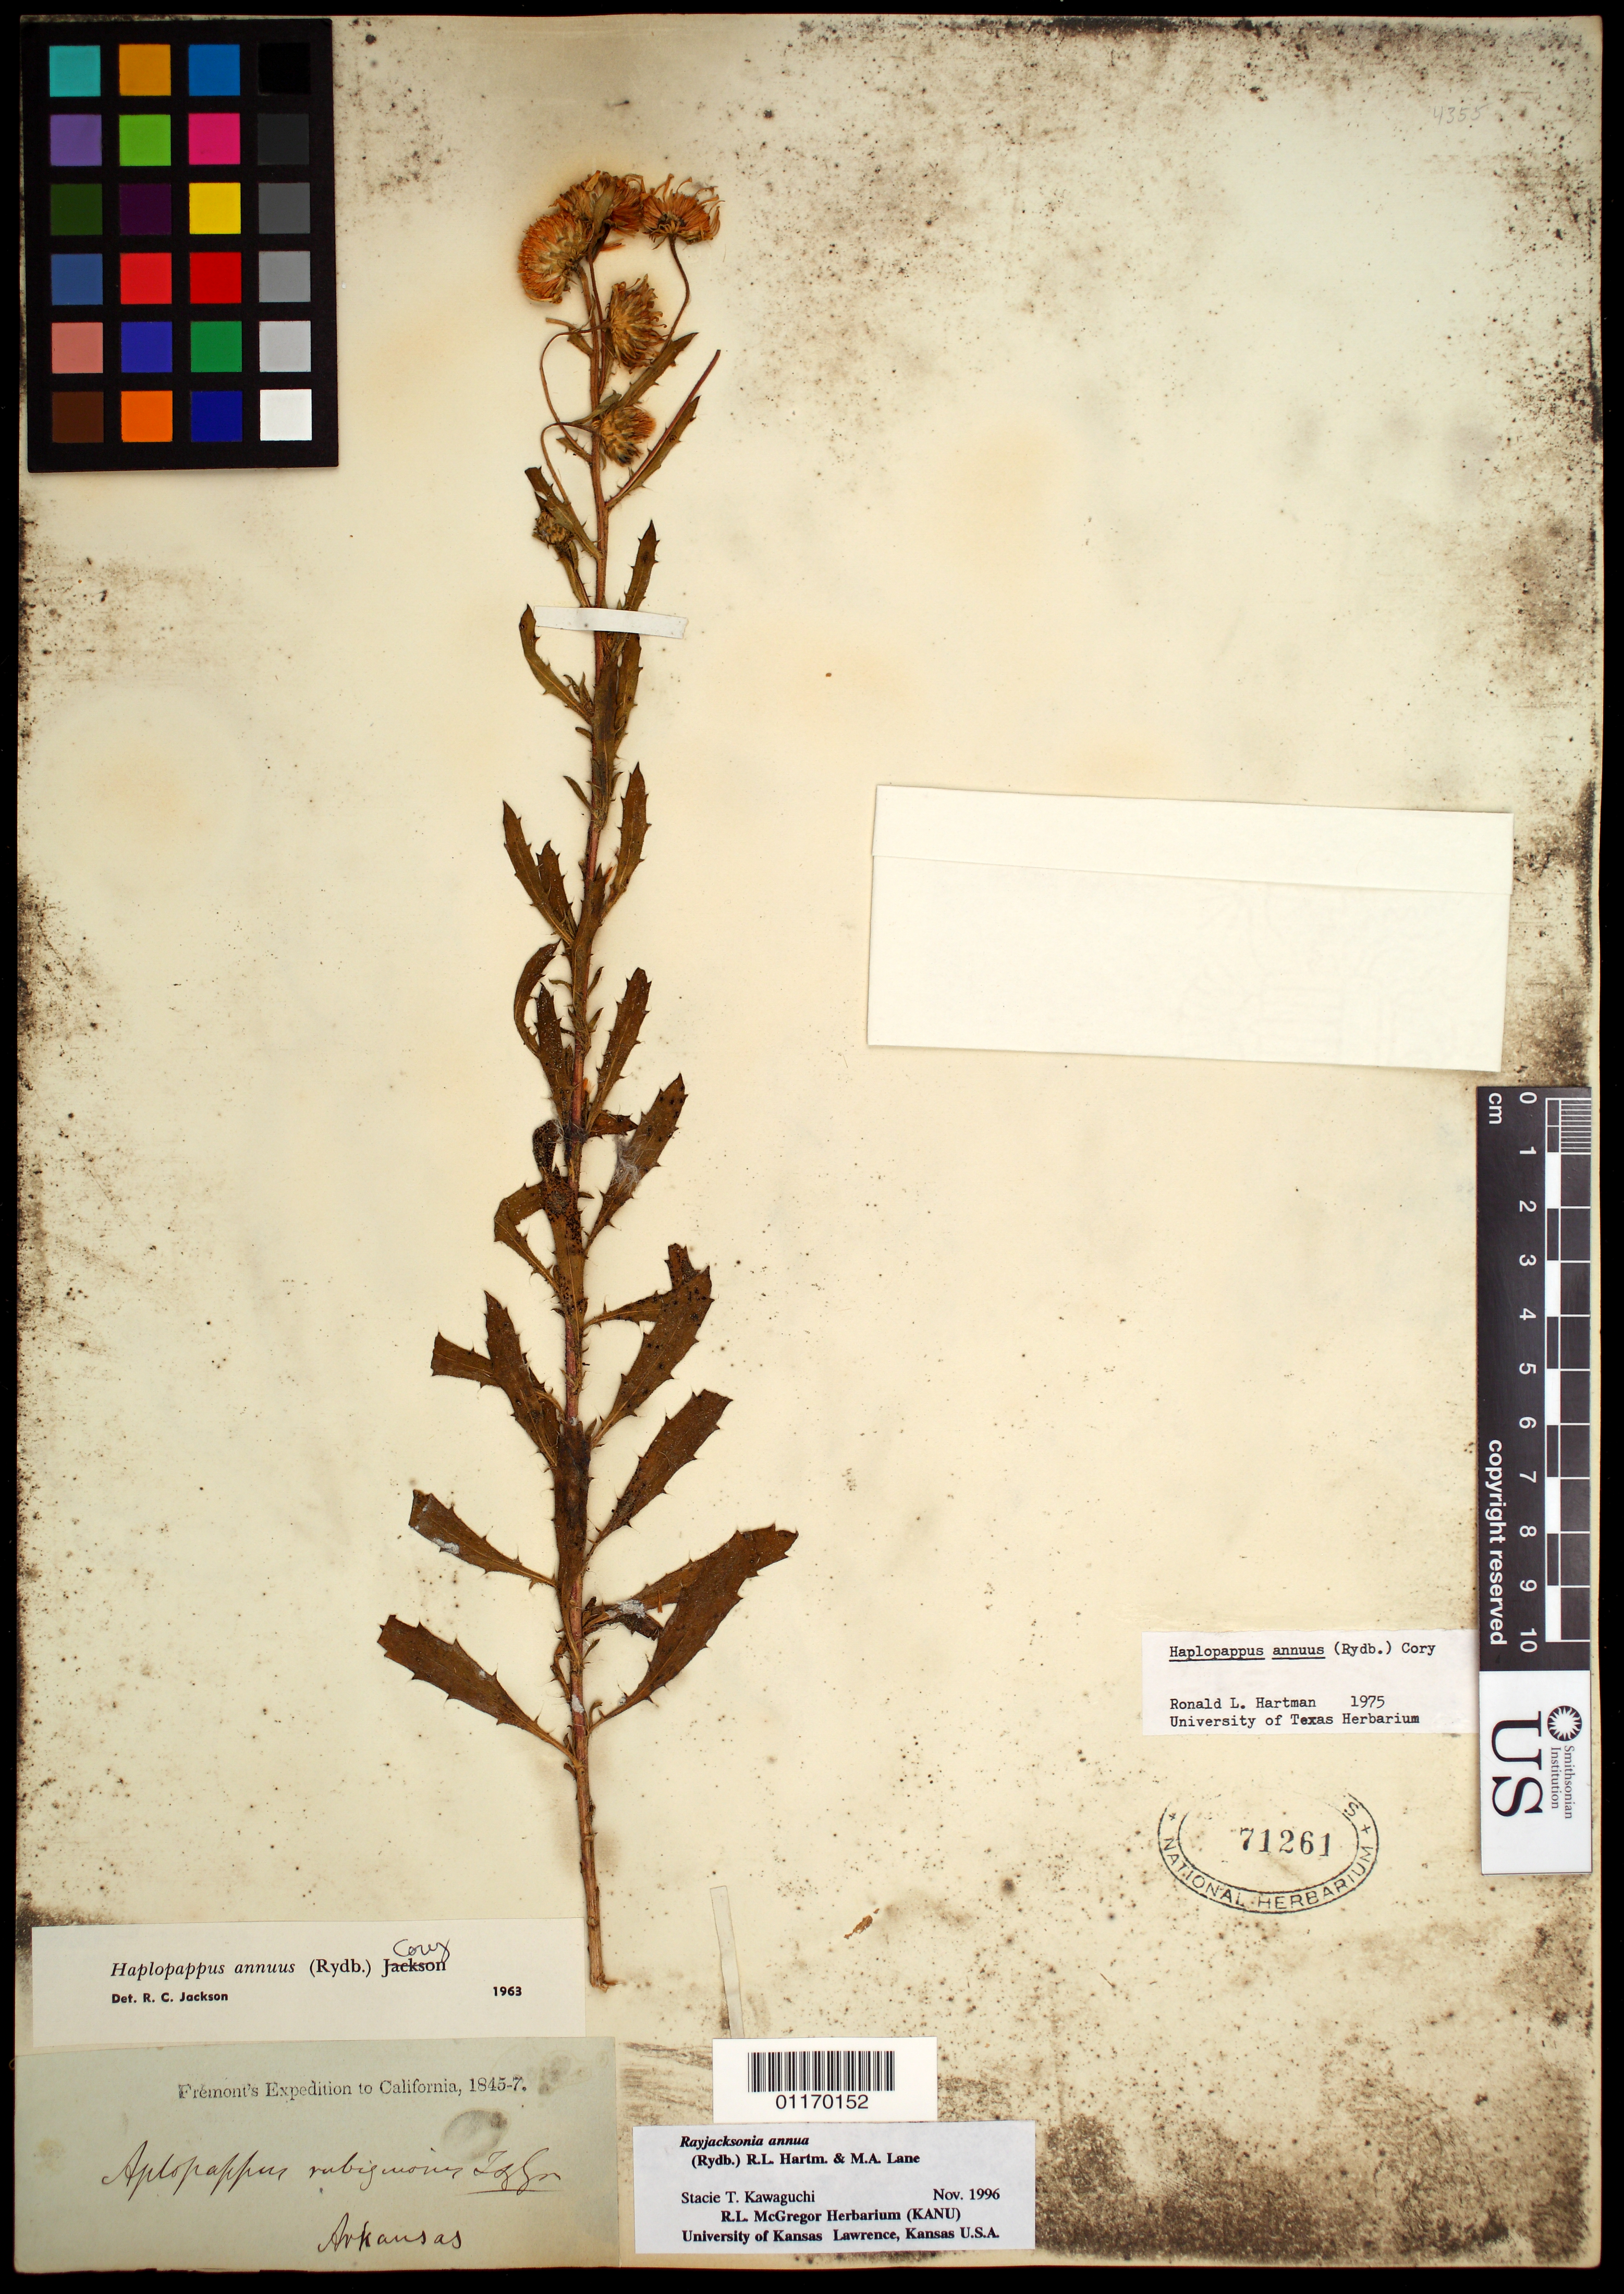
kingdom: Plantae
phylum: Tracheophyta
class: Magnoliopsida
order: Asterales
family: Asteraceae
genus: Rayjacksonia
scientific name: Rayjacksonia annua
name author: (Rydb.) R.L. Hartm. & M.A. Lane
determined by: Kawaguchi, S.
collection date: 1845/1847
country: United States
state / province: Arkansas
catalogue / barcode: US 71261